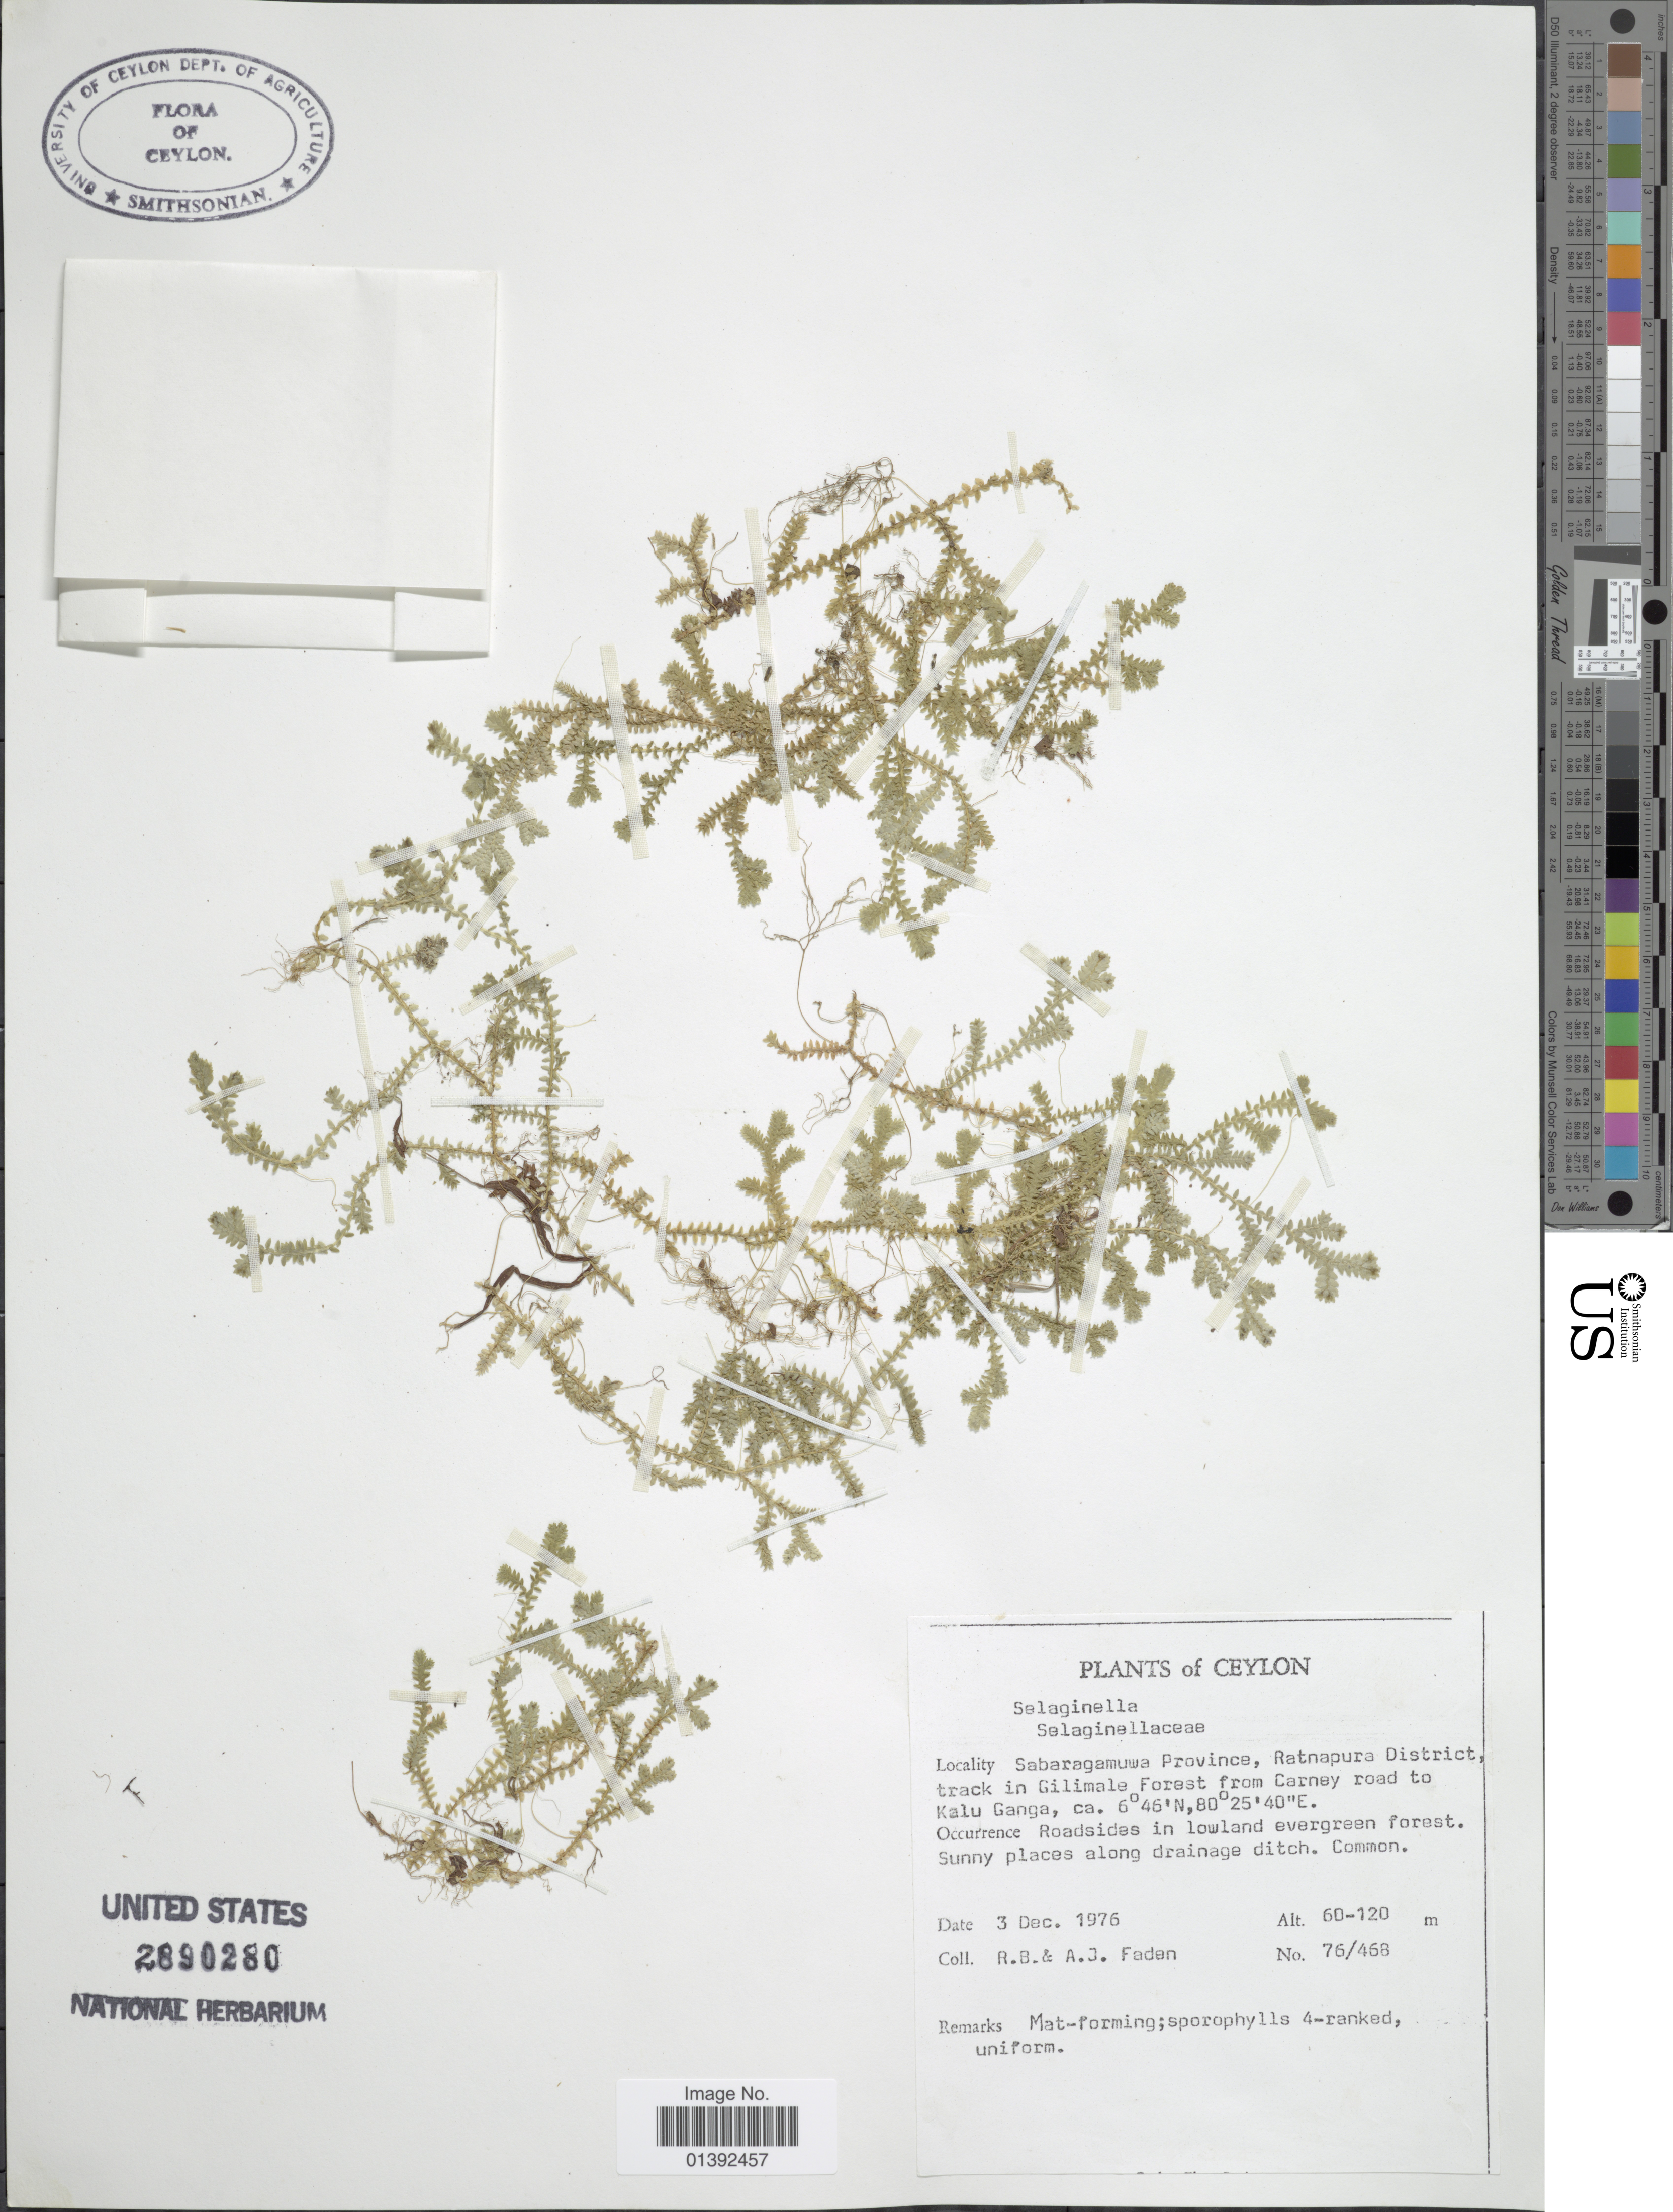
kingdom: Plantae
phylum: Tracheophyta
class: Lycopodiopsida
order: Selaginellales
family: Selaginellaceae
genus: Selaginella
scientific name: Selaginella sp.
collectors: R. B. Faden & A. J. Faden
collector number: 76/468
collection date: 1976-12-03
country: Sri Lanka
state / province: Sabaragamuwa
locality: Ceylon, Ratnapura District, track in Gilimale Forest from Carney road to Kalu Ganga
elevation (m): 60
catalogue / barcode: US 2890280